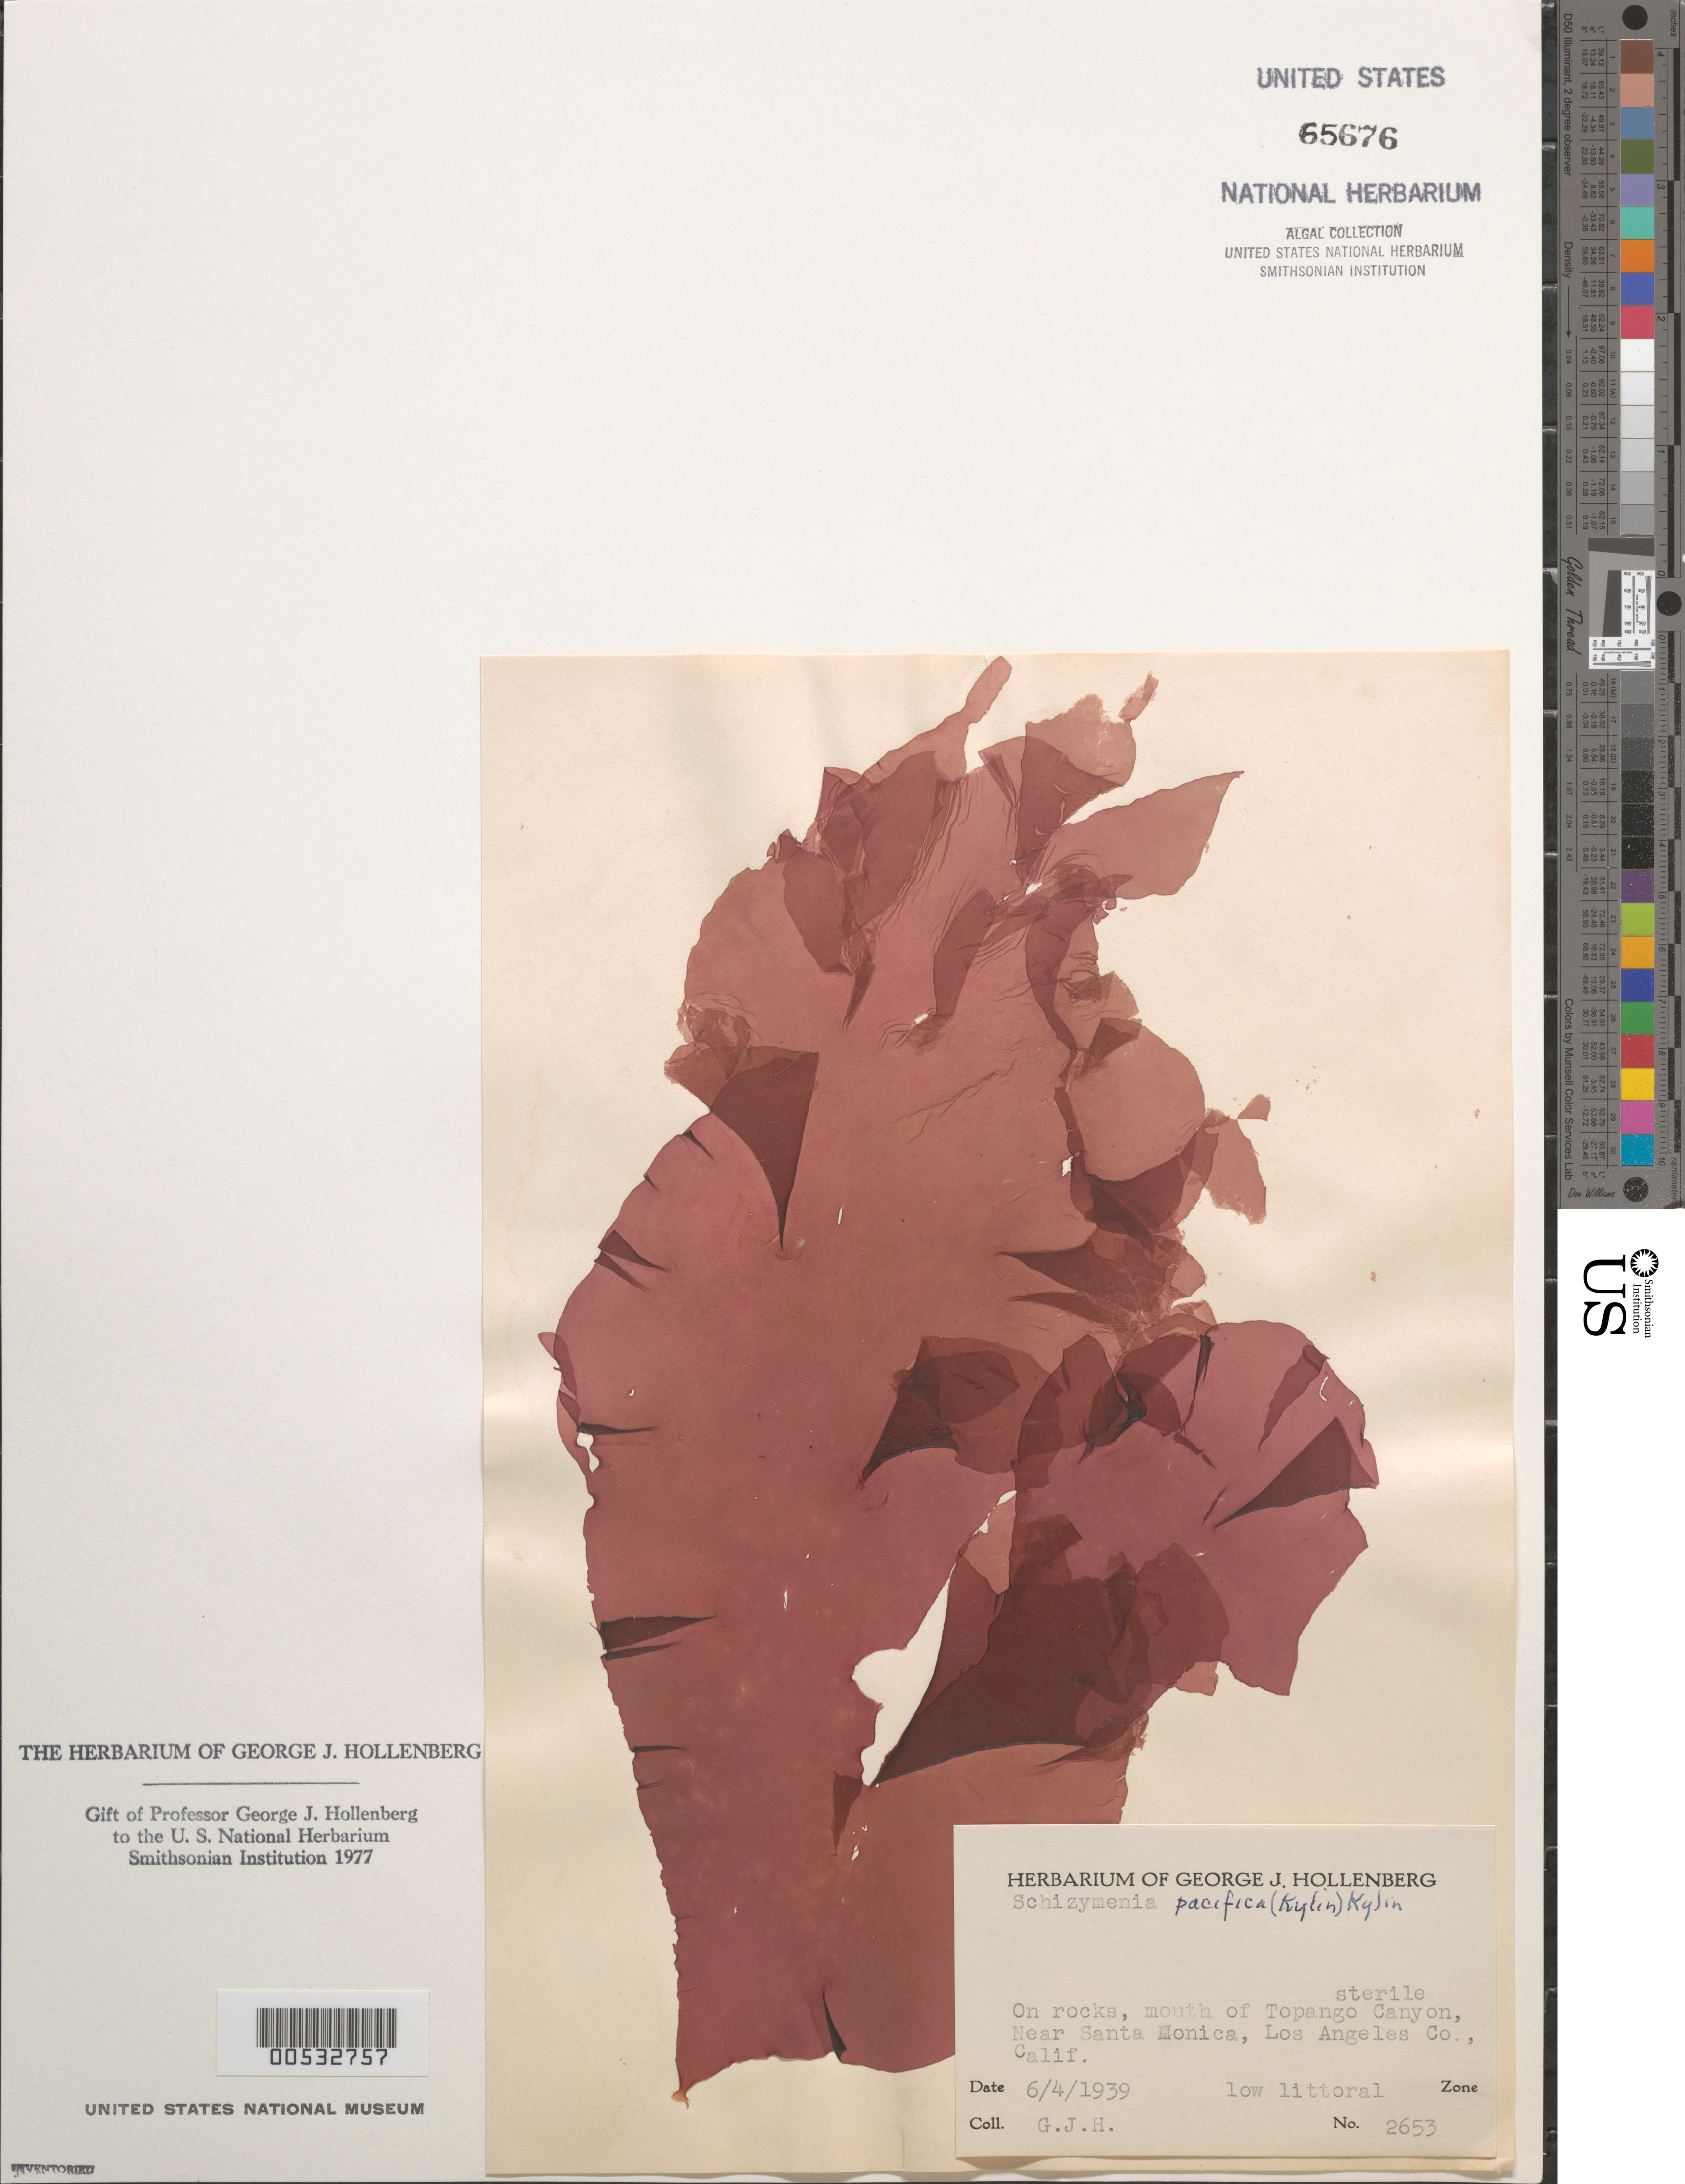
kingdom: Plantae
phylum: Rhodophyta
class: Florideophyceae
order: Nemastomatales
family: Schizymeniaceae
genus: Schizymenia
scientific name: Schizymenia pacifica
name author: (Kylin) Kylin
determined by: Hollenberg, George J.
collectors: G. Hollenberg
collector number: GJH 2653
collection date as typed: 04 Jun 1939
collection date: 1939-06-04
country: United States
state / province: California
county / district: Los Angeles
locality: Topango Canyon mouth, near Santa Monica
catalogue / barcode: US 65676